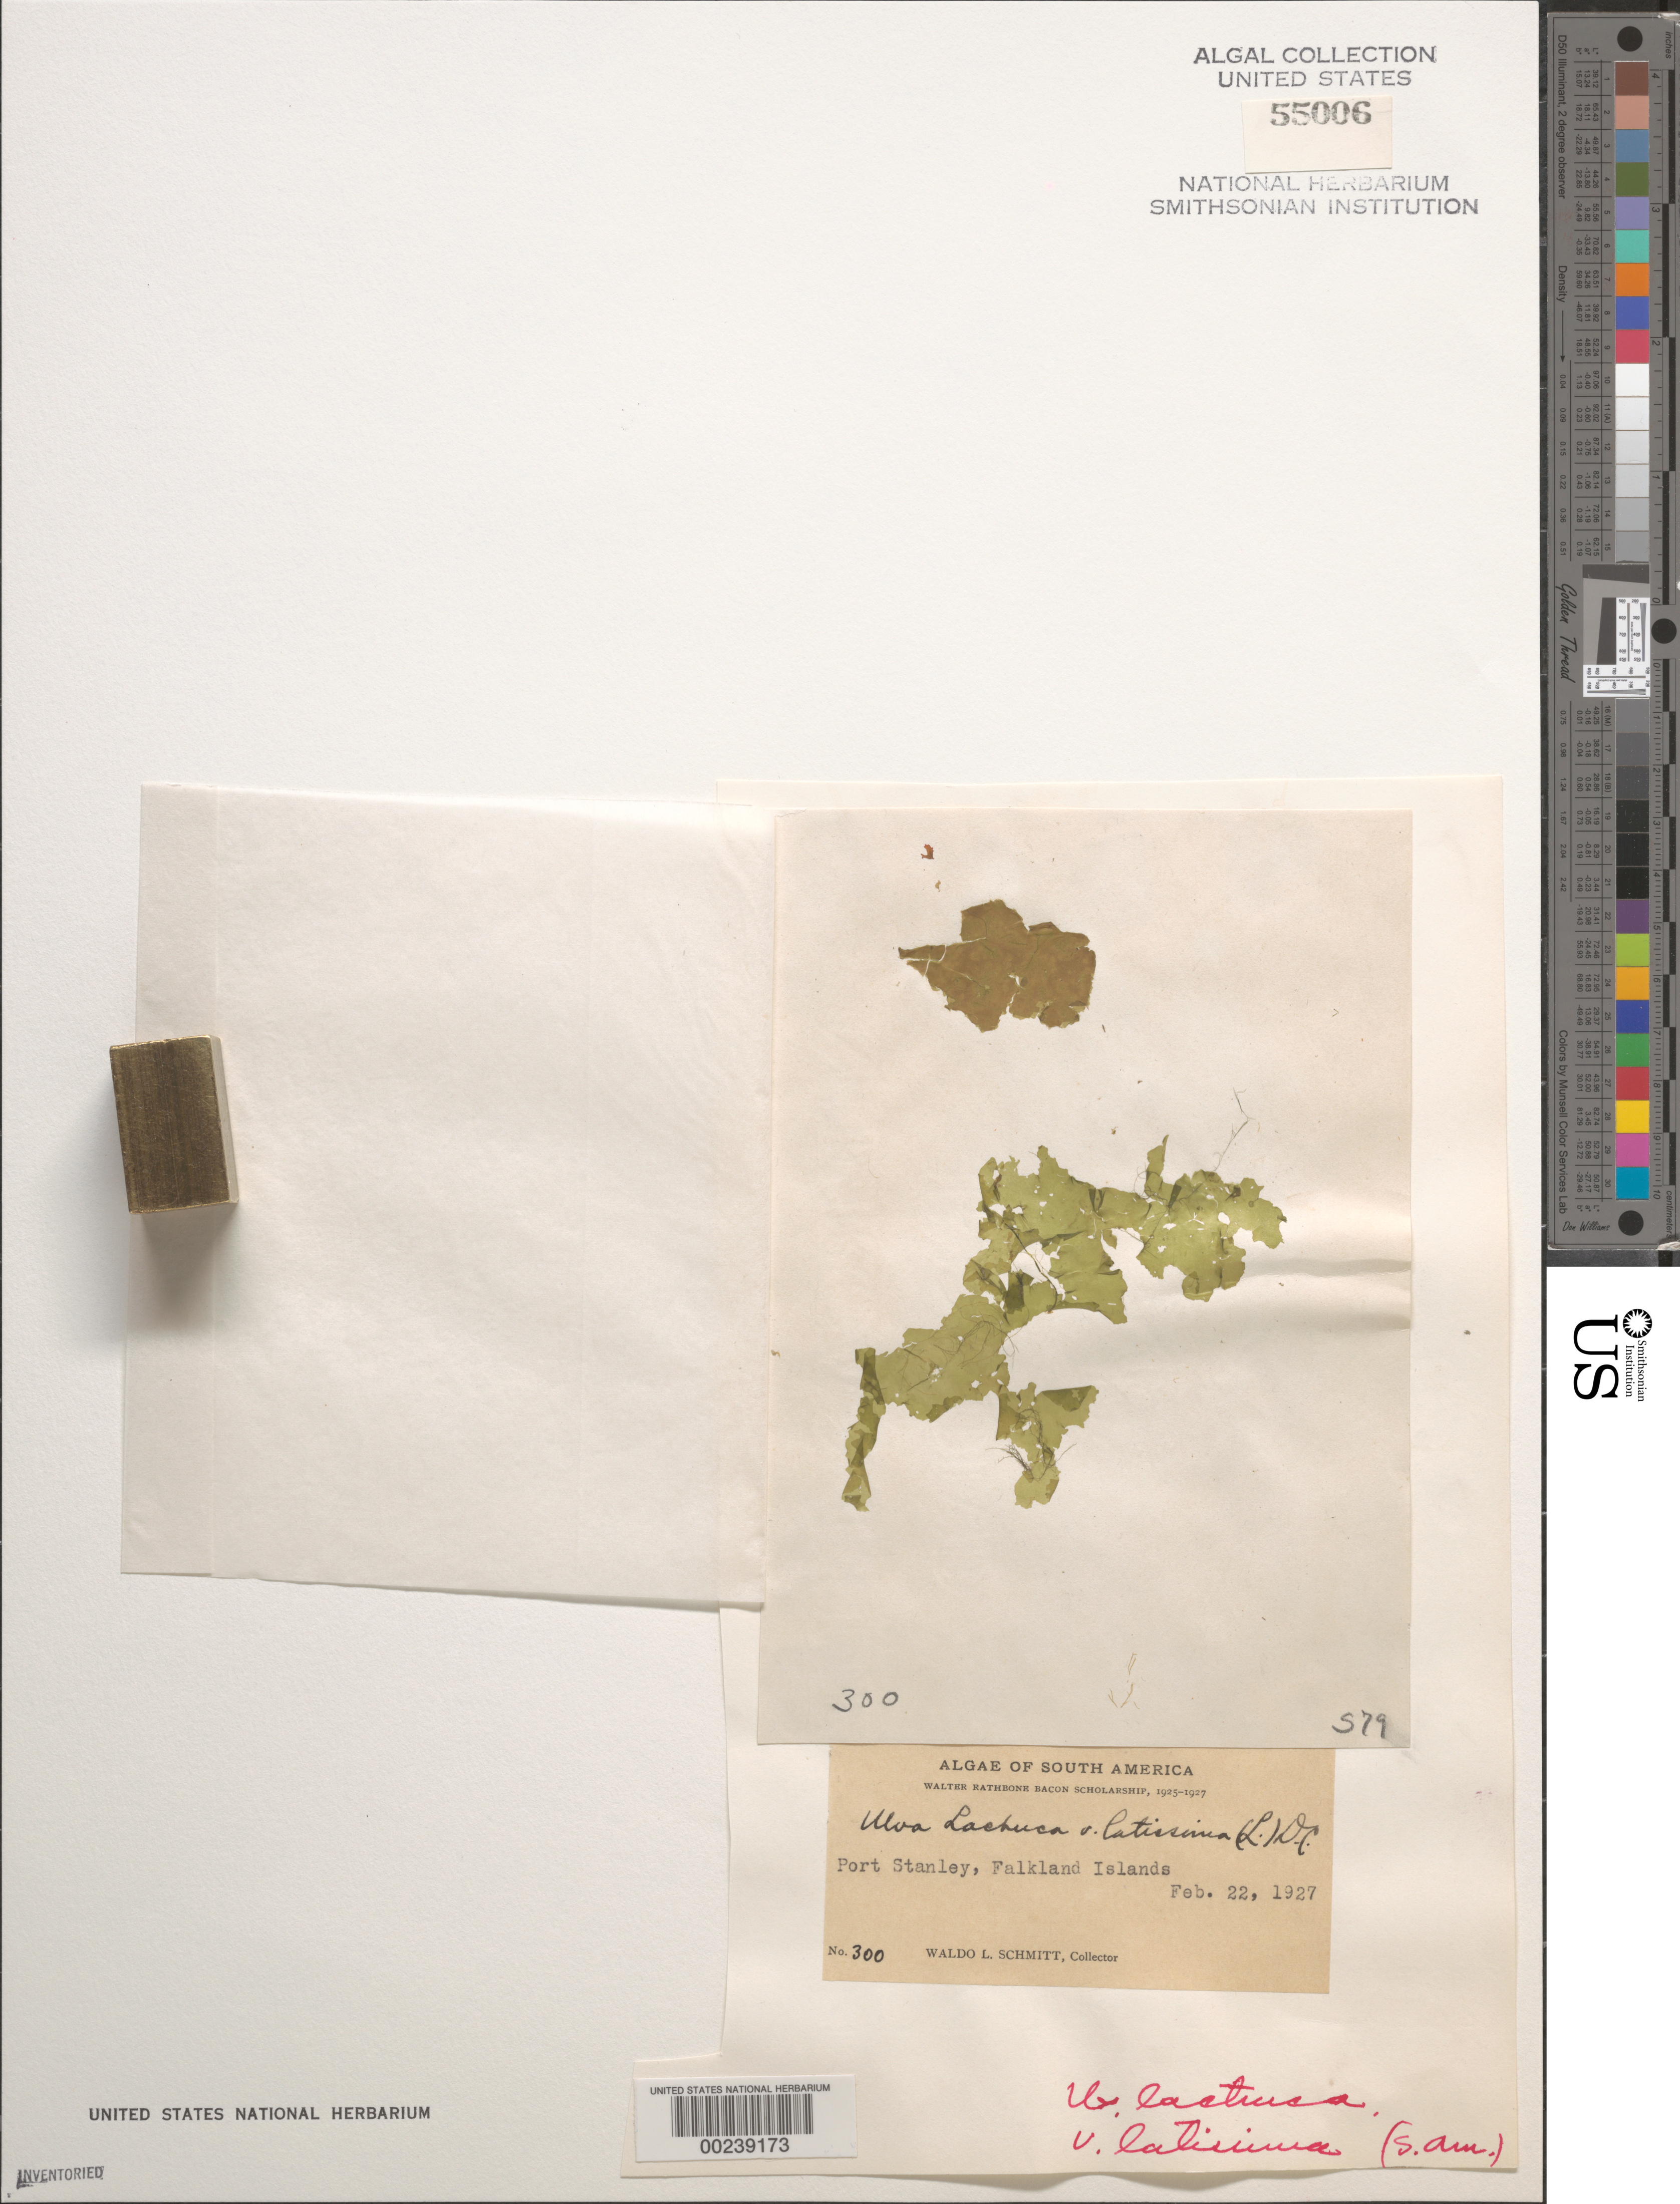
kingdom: Plantae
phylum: Chlorophyta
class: Ulvophyceae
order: Ulvales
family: Ulvaceae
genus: Ulva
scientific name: Ulva lactuca var. latissima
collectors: W. L. Schmitt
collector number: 300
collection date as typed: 22 Feb 1927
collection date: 1927-02-22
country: Falkland Islands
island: East Falkland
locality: Port Stanley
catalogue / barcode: US 55006